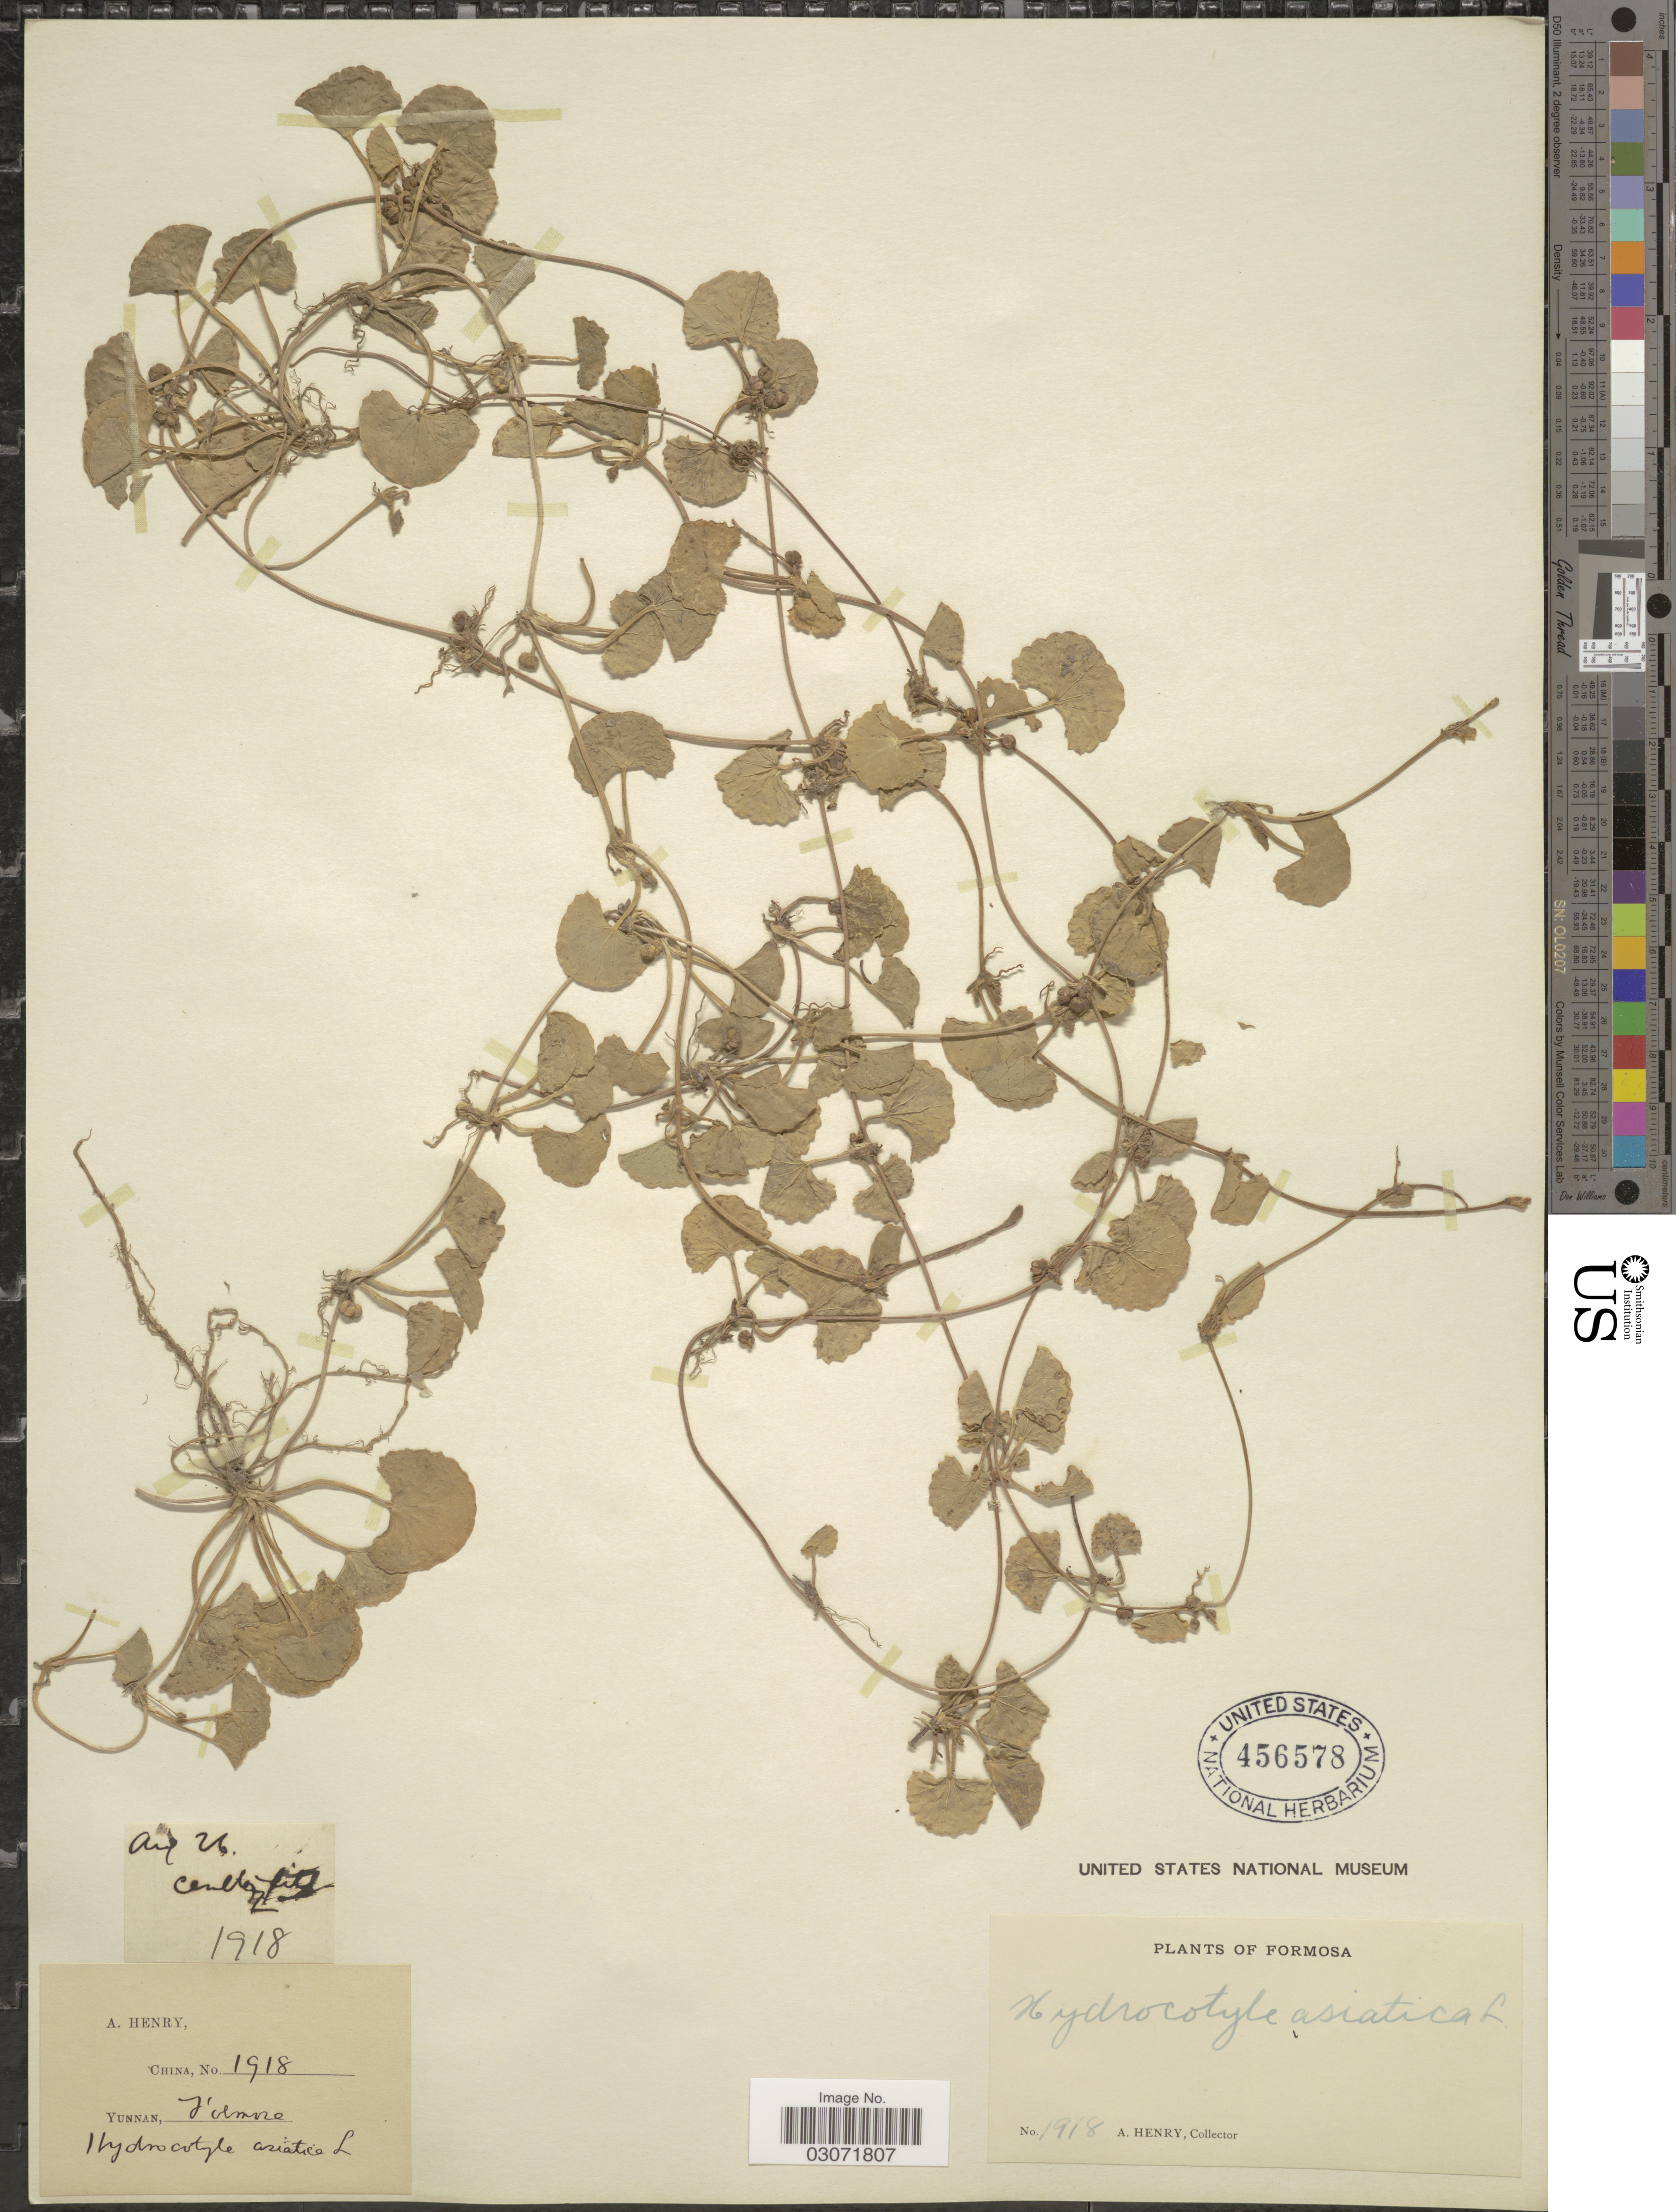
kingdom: Plantae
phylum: Tracheophyta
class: Magnoliopsida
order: Apiales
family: Apiaceae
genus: Centella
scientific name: Centella asiatica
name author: (L.) Urb.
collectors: A. Henry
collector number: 1918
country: Taiwan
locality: Formosa. Cemetery hill.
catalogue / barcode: US 456578